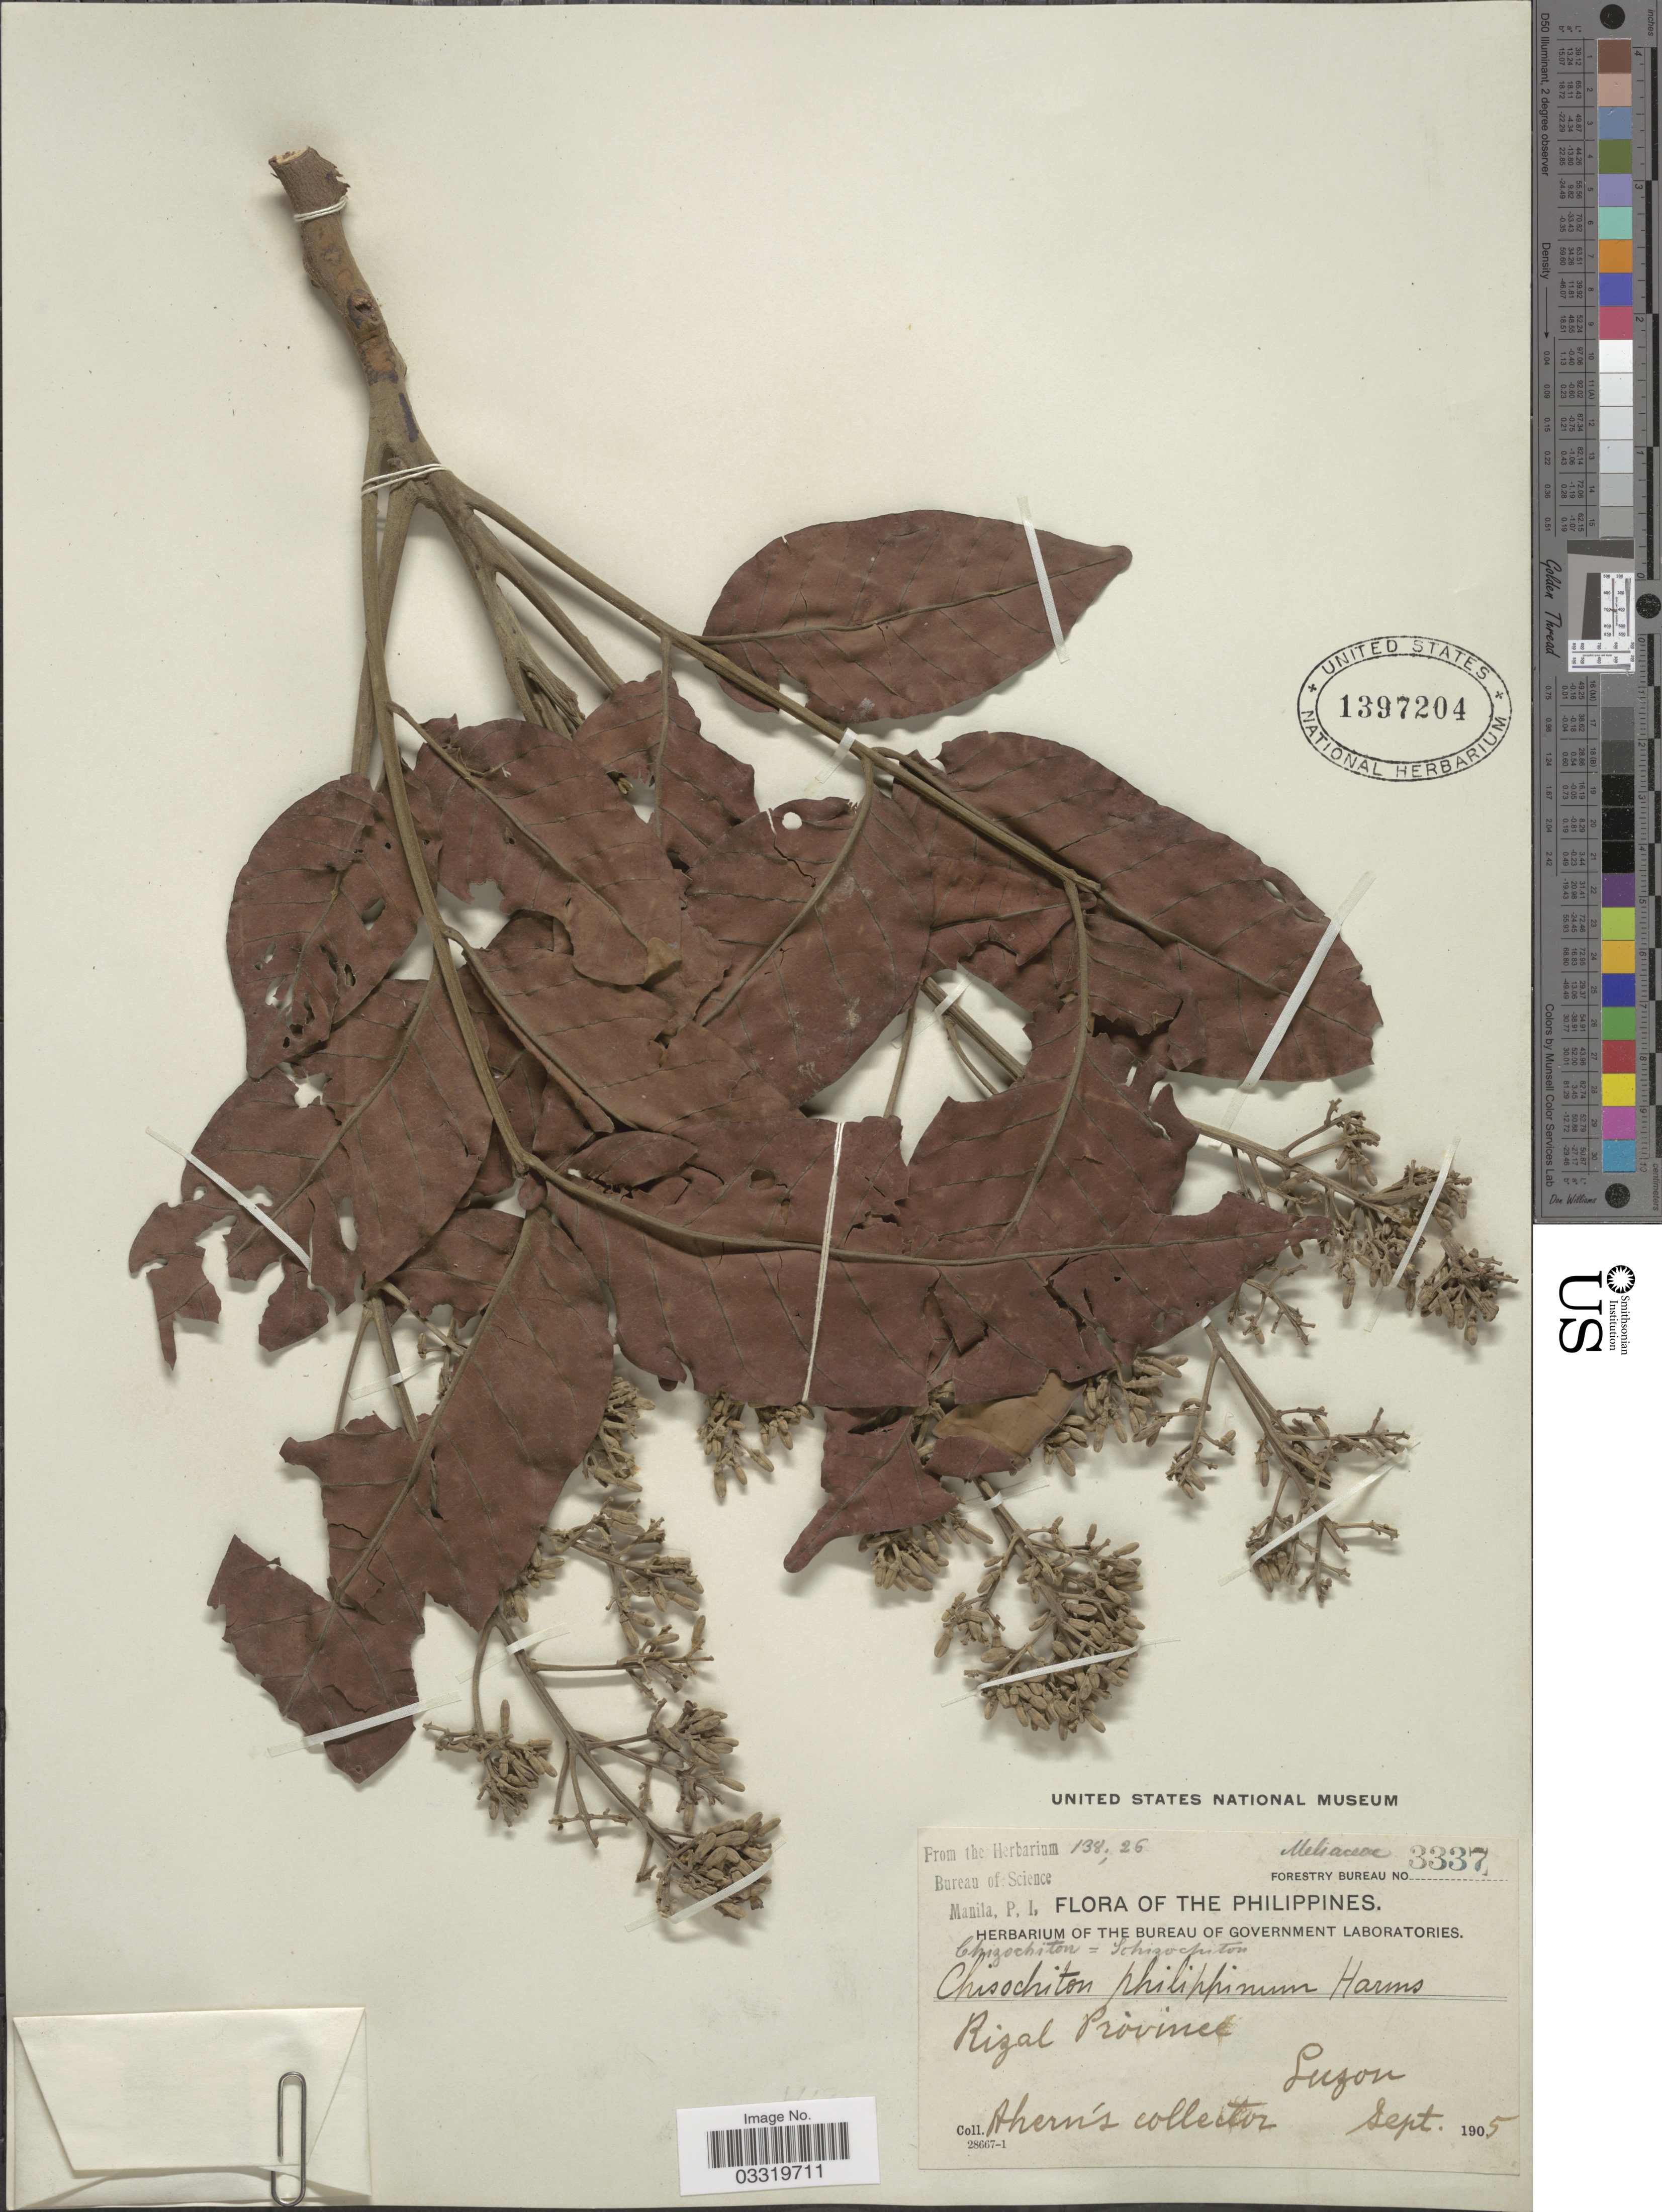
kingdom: Plantae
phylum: Tracheophyta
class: Magnoliopsida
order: Sapindales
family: Meliaceae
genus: Chisocheton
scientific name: Chisocheton pentandrus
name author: (Blanco) Merr.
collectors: Ahern's collector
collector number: Forestry Bureau 3337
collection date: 1905-09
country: Philippines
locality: Rizal Province. Luzon.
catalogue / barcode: US 1397204